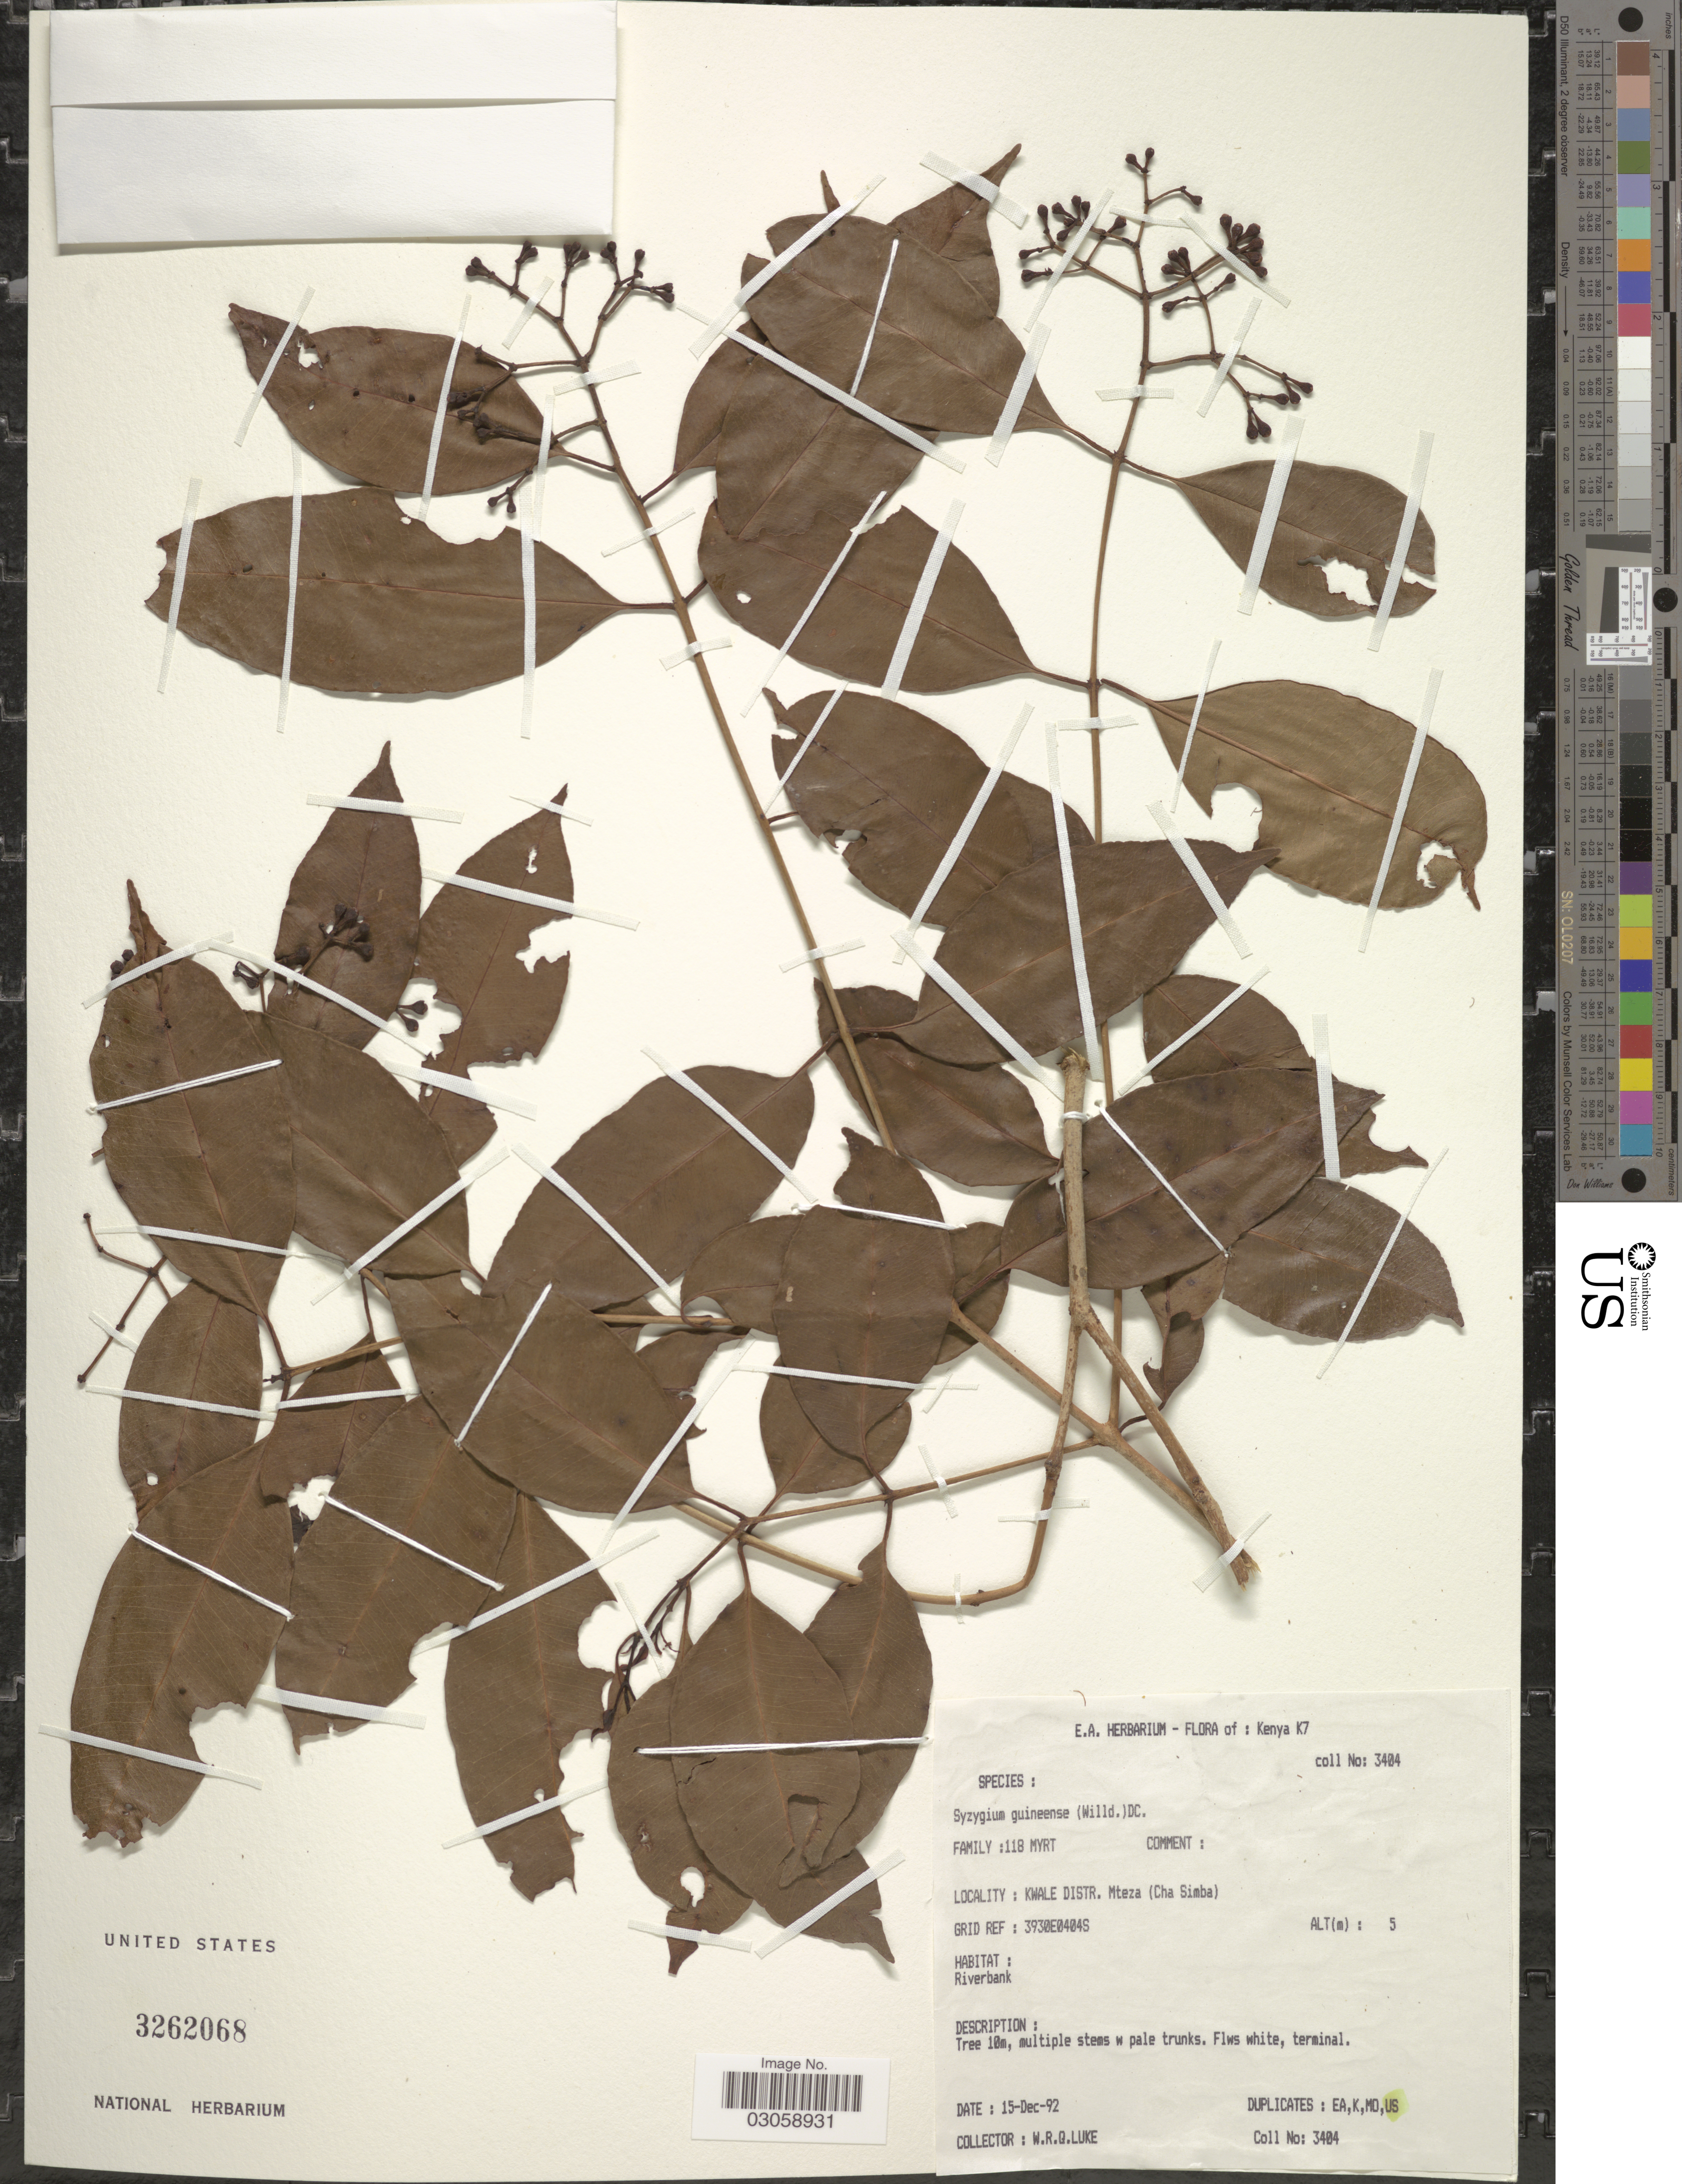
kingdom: Plantae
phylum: Tracheophyta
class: Magnoliopsida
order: Myrtales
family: Myrtaceae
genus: Syzygium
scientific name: Syzygium guineense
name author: (Willd.) DC.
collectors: Q. Luke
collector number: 3404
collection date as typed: Transcribed d/m/y: 15/12/92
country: Kenya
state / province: Kwale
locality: Kwale Distr. Mteza (Cha Simba).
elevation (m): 5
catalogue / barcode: US 3262068